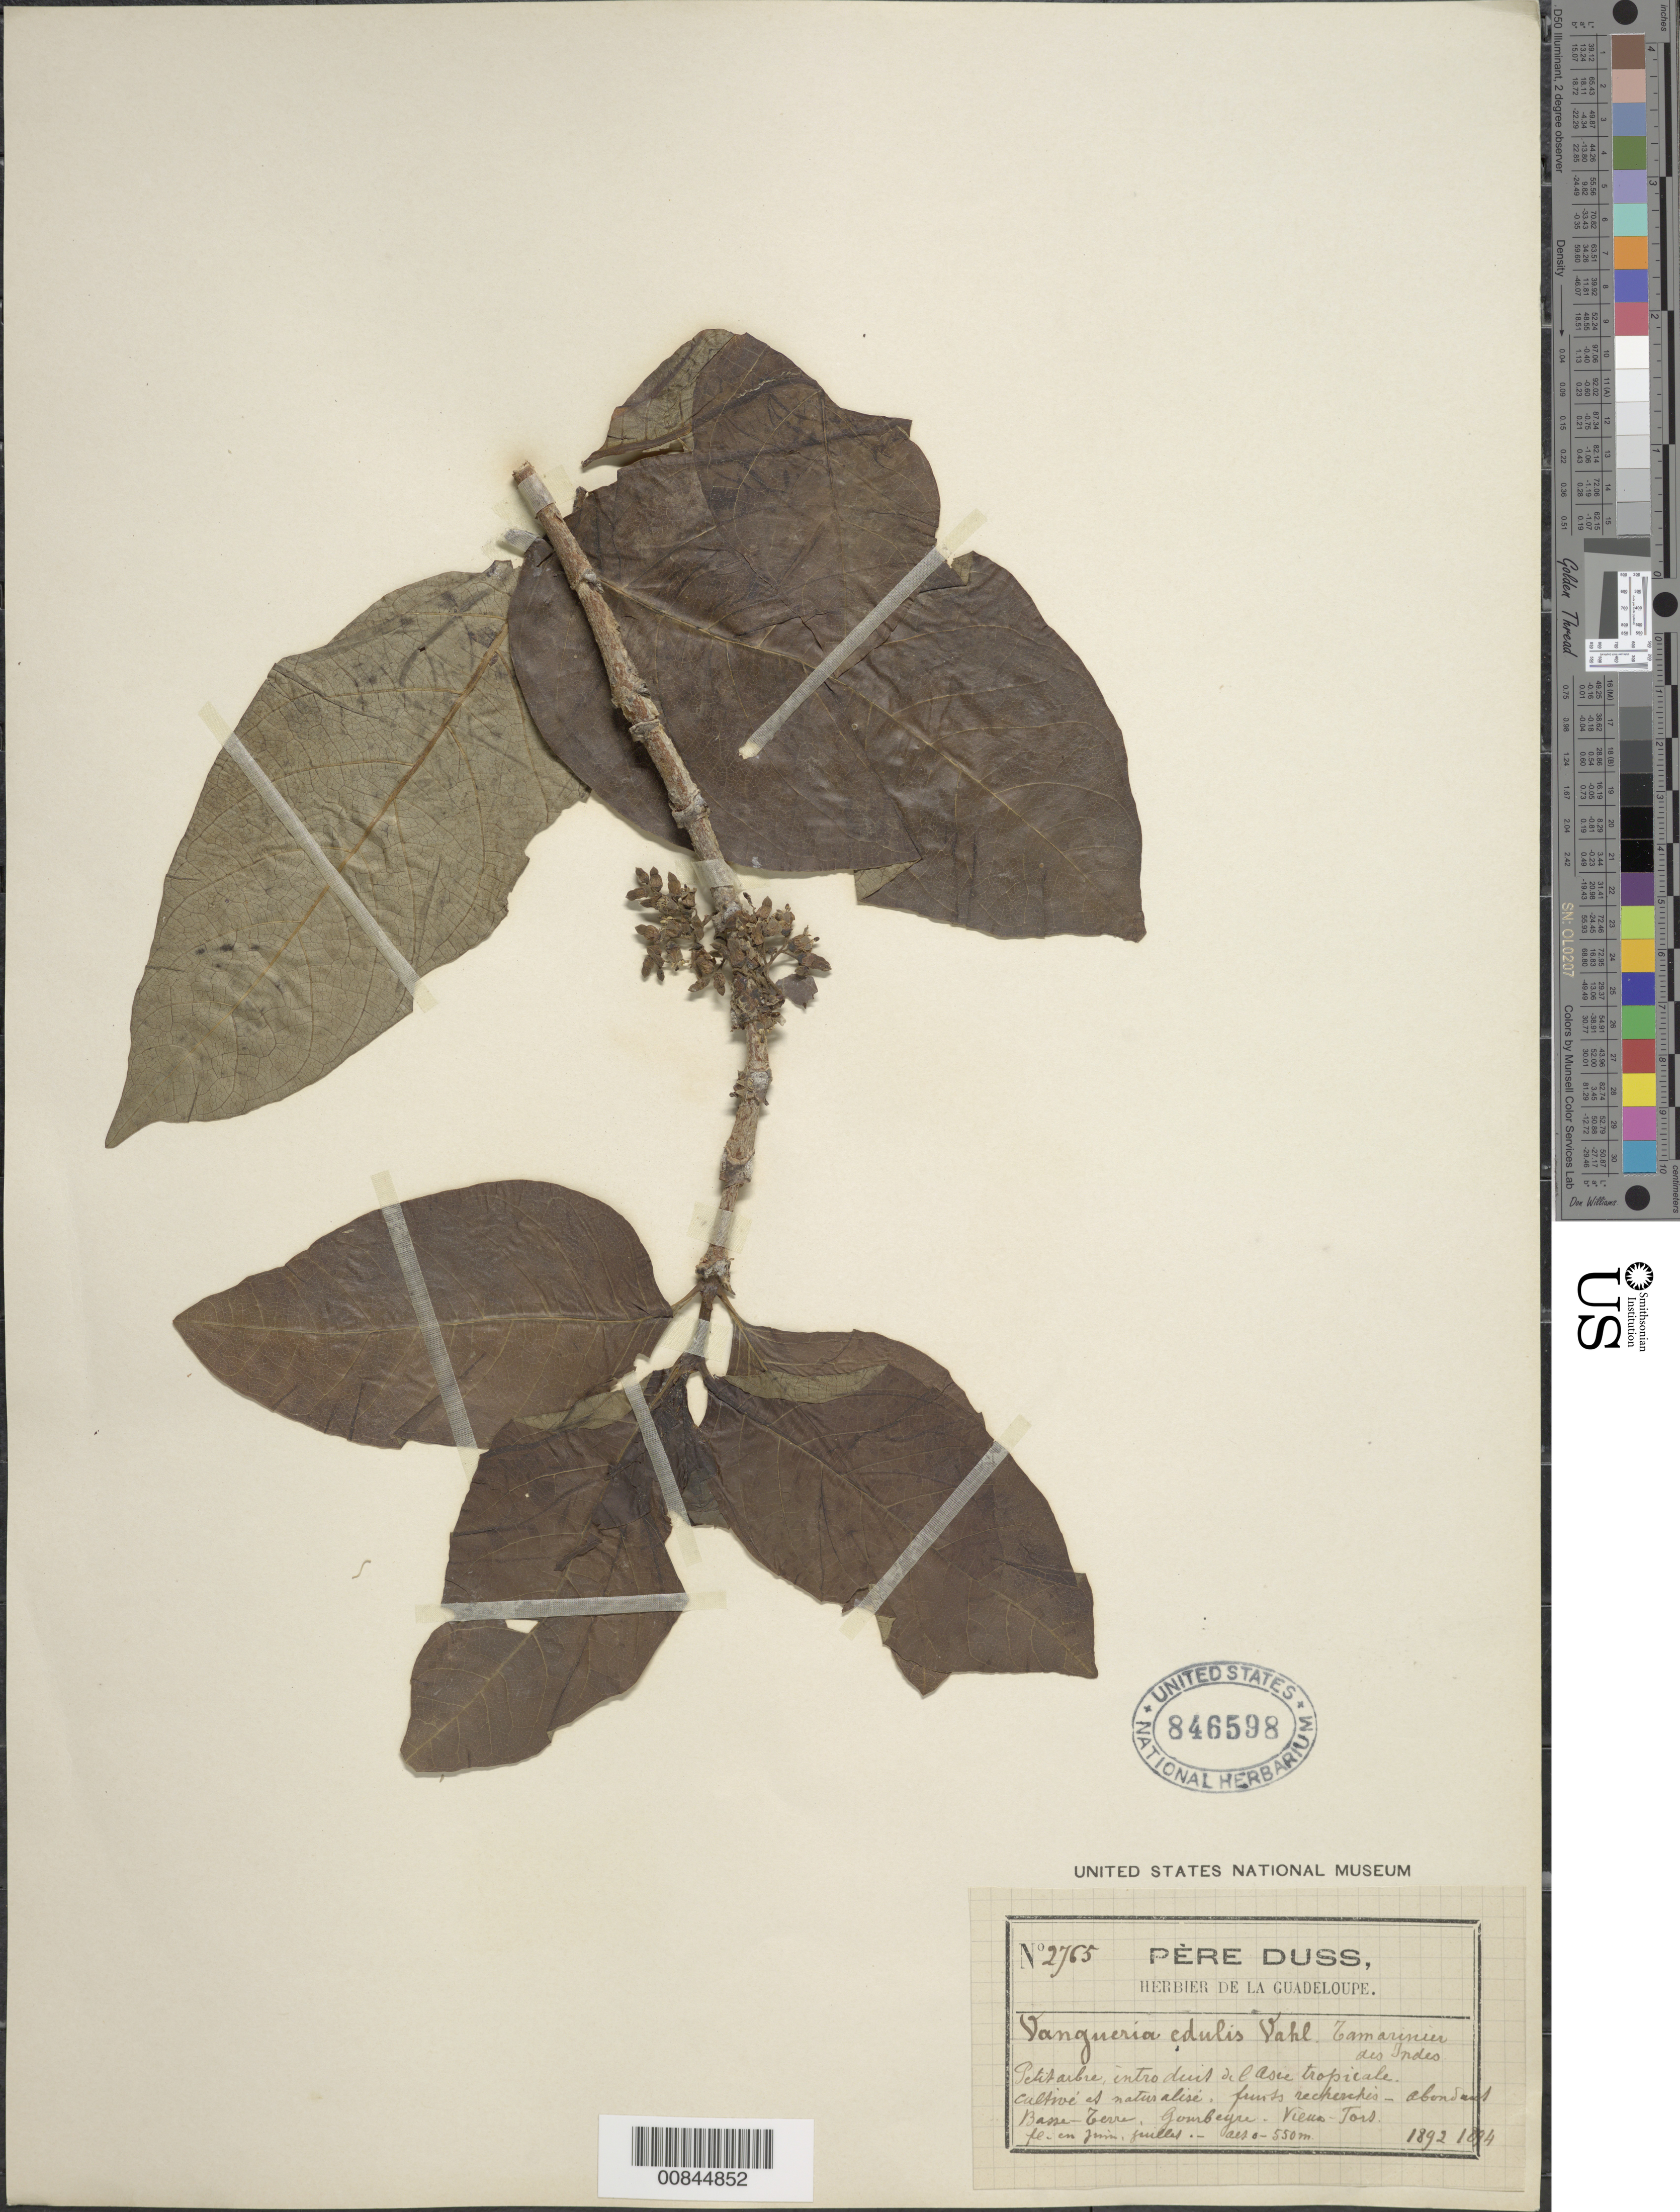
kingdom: Plantae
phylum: Tracheophyta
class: Magnoliopsida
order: Gentianales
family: Rubiaceae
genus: Vangueria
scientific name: Vangueria madagascariensis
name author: J.F. Gmel.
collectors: Père Duss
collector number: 2765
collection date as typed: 1892 and -- --- 1894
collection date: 1892,1894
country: Guadeloupe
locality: Basse-Terre: Gombeyre - Vieux Tors (sp?)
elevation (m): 0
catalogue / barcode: US 846598